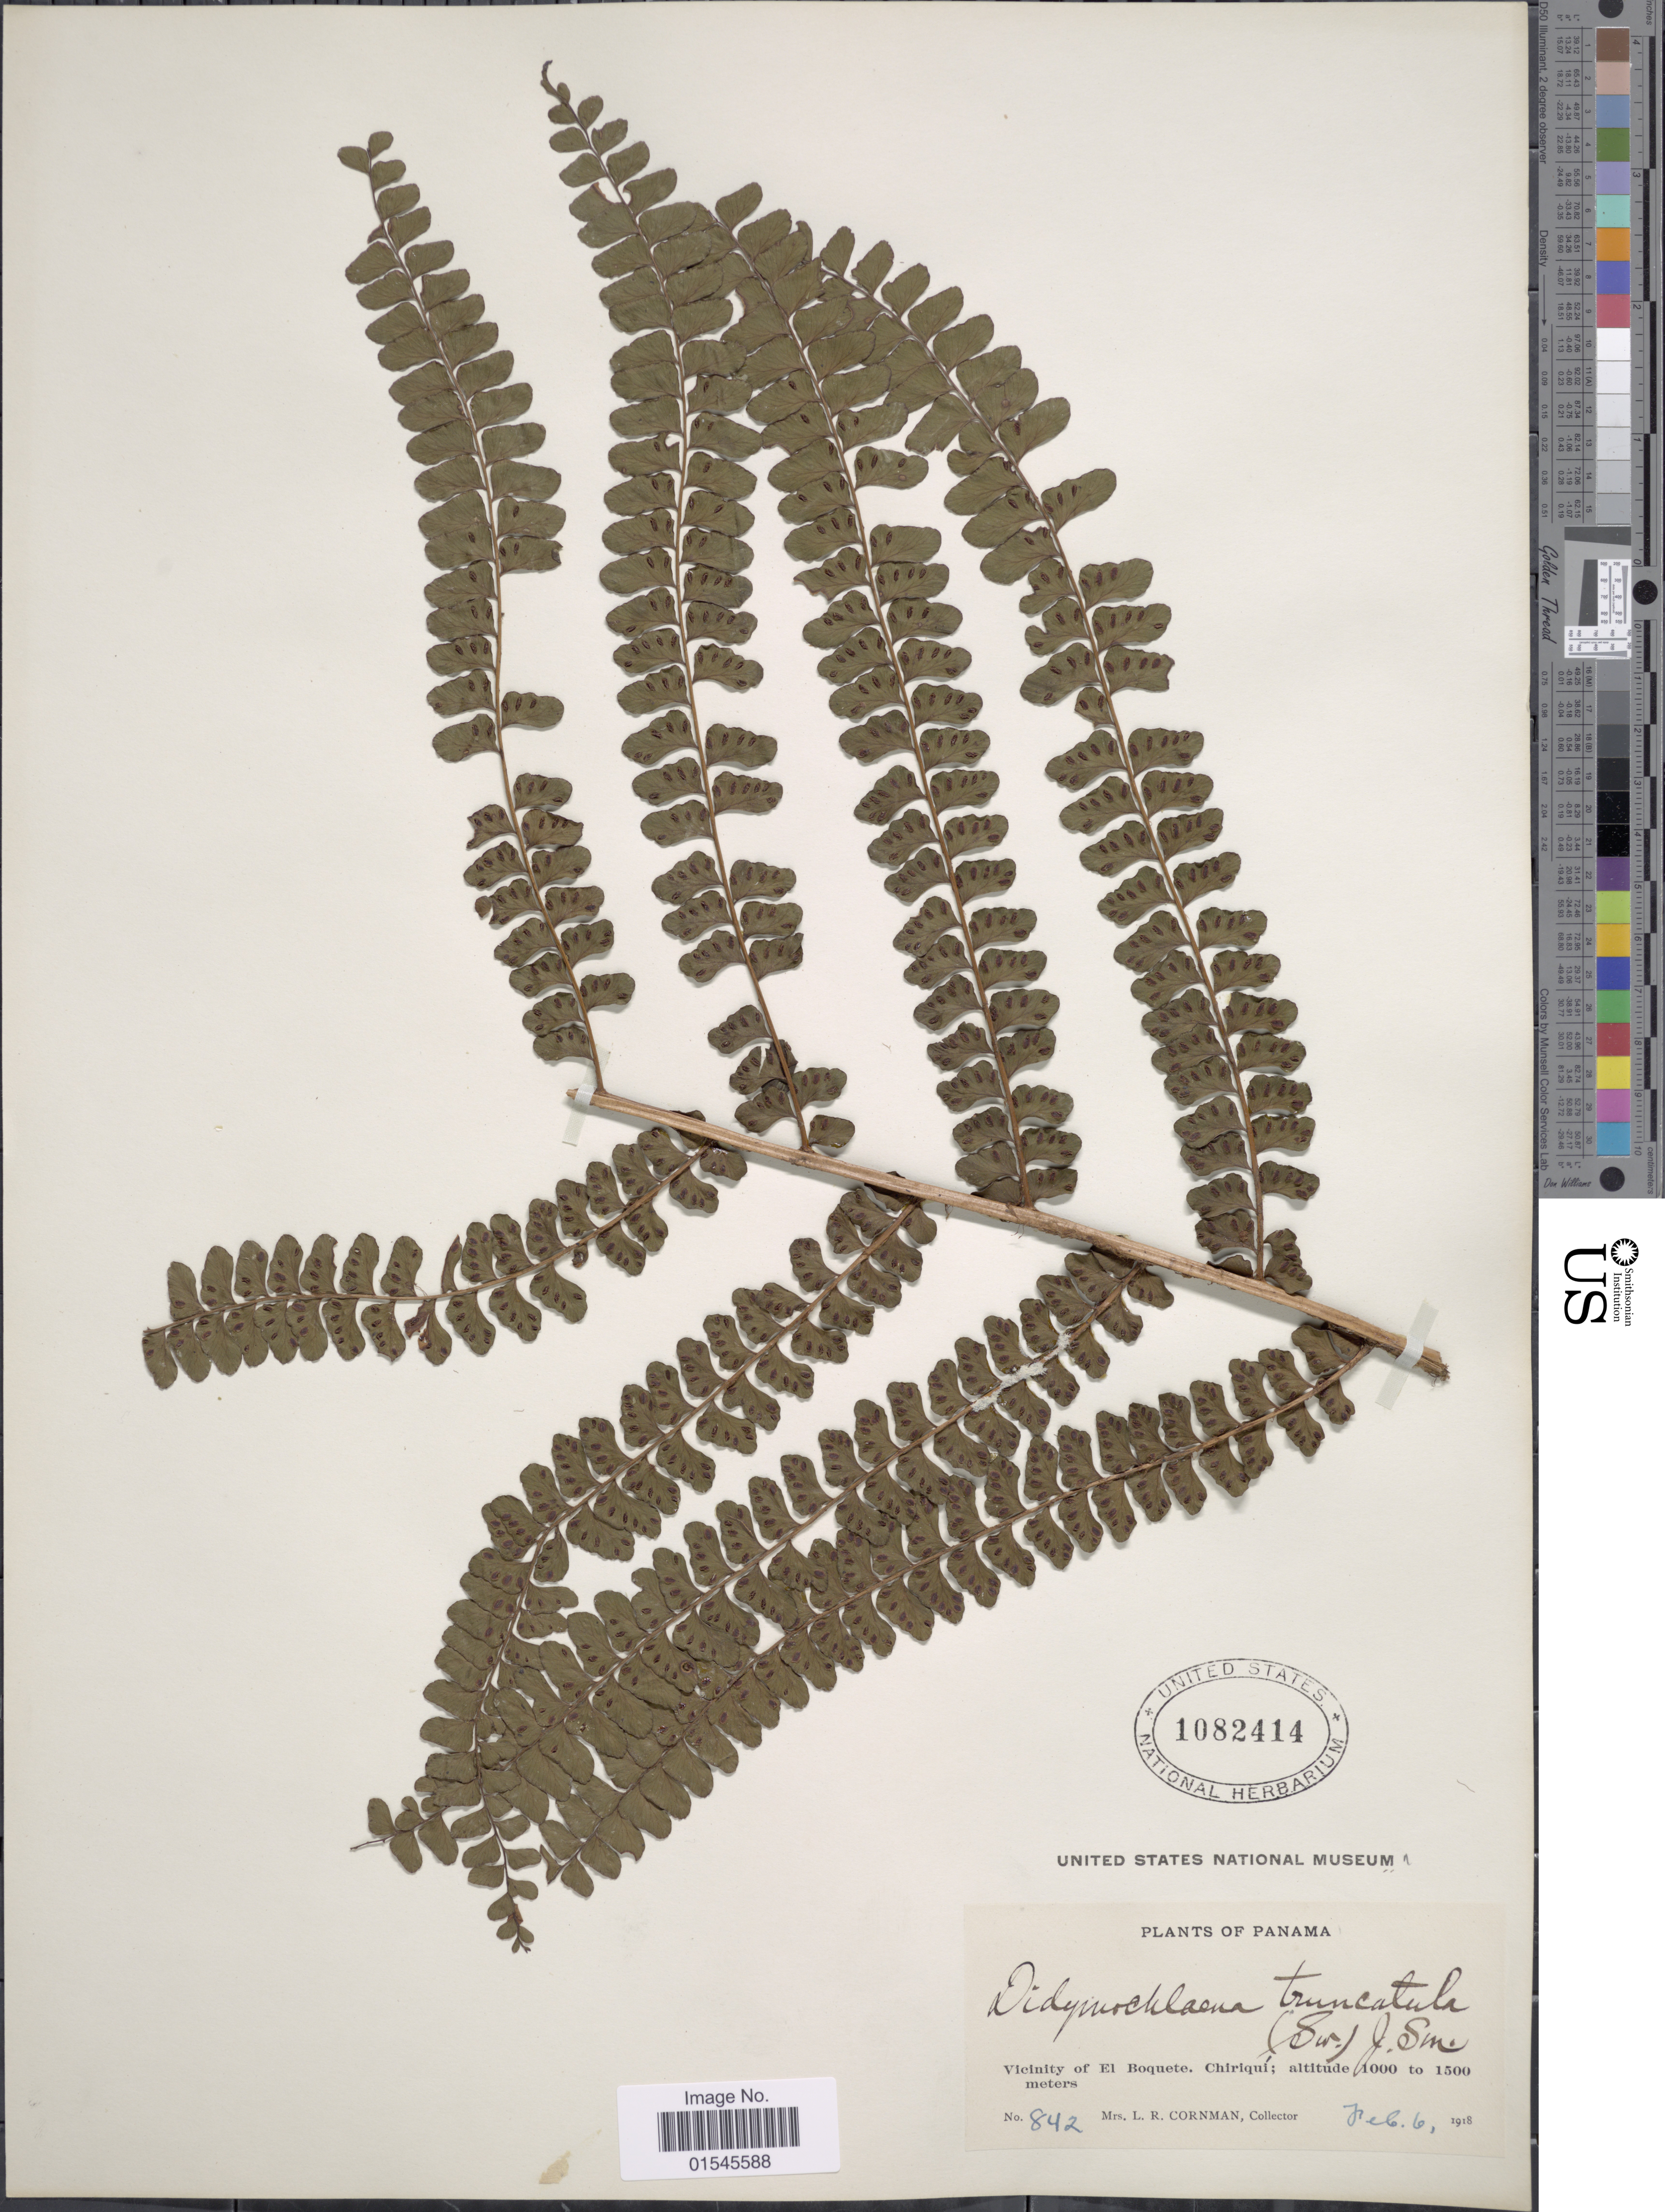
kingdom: Plantae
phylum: Tracheophyta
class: Polypodiopsida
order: Polypodiales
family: Didymochlaenaceae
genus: Didymochlaena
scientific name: Didymochlaena truncatula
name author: (Sw.) J. Sm.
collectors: L. Cornman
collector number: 842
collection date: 1918-02-06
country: Panama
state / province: Chiriqui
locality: Vicinity of El Boquete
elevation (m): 1000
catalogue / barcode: US 1082414